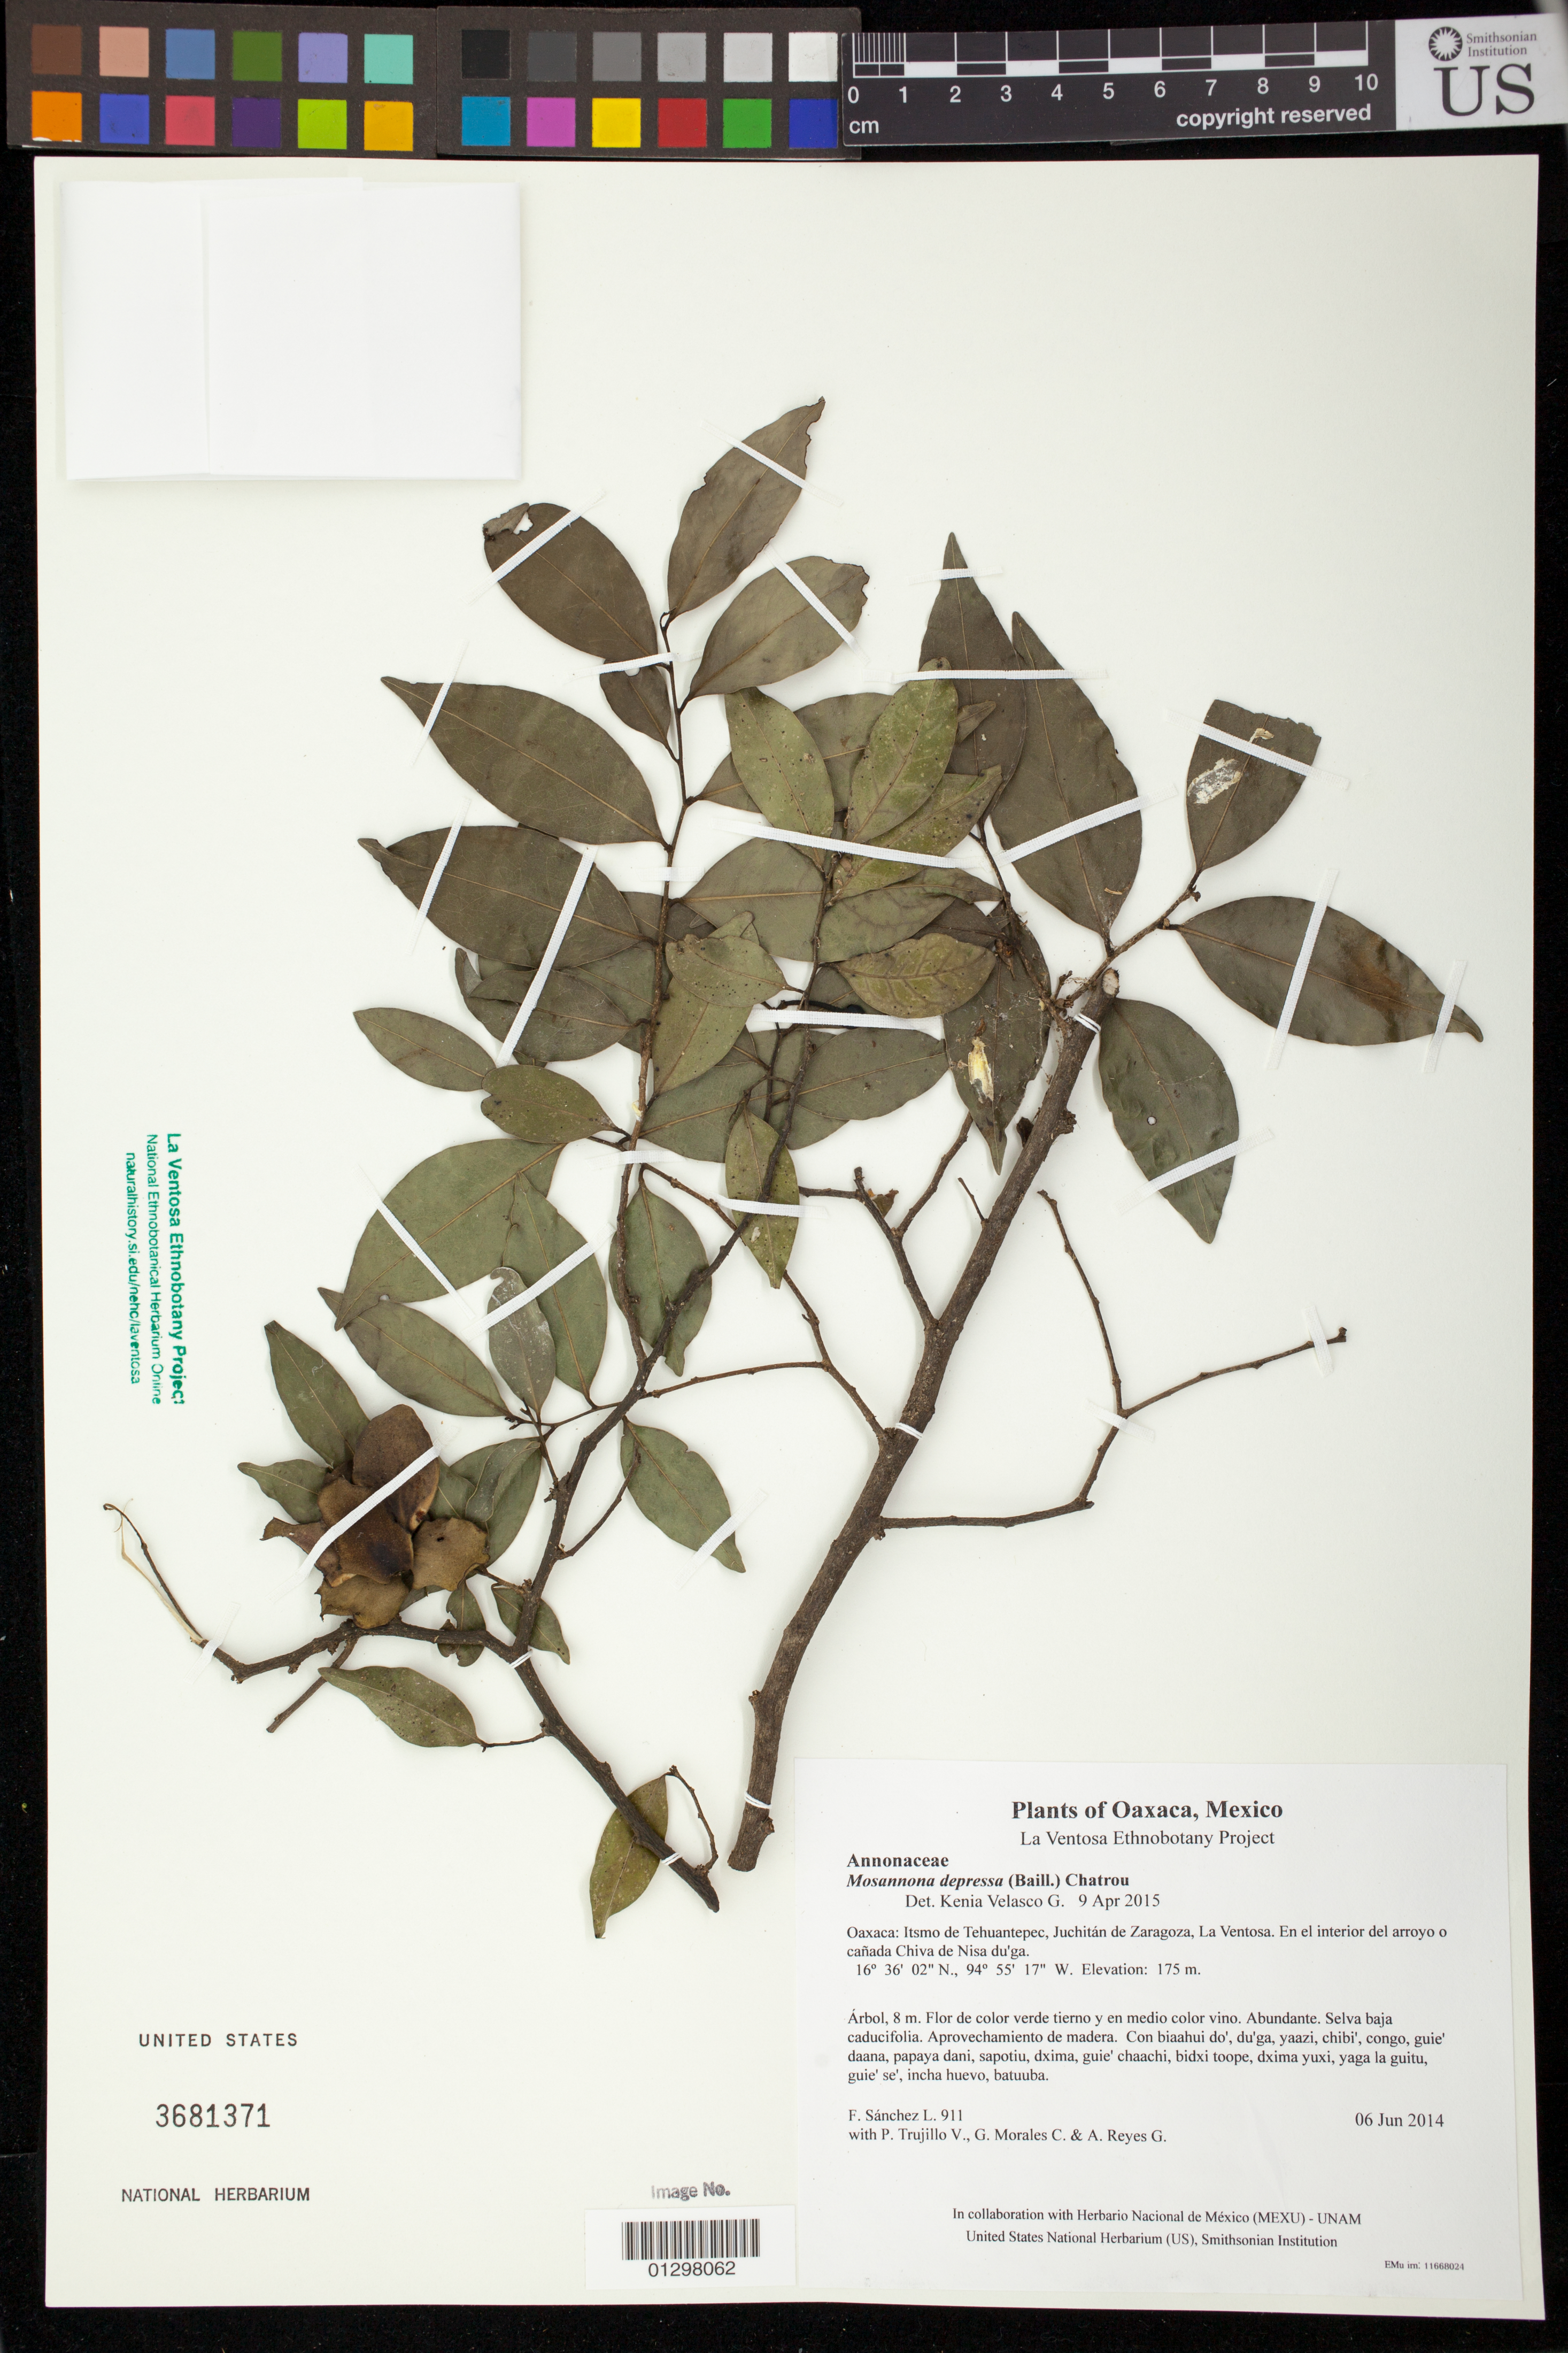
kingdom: Plantae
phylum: Tracheophyta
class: Magnoliopsida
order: Magnoliales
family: Annonaceae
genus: Mosannona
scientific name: Mosannona depressa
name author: (Baill.) Chatrou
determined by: Velasco G., Kenia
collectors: F. Sánchez L., P. Trujillo V., G. Morales C. & A. Reyes G.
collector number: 911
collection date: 2014-06-06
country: Mexico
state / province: Oaxaca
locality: Itsmo de Tehuantepec, Juchitán de Zaragoza, La Ventosa. En el interior del arroyo o cañada Chiva de Nisa du'ga.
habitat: Selva baja caducifolia. Aprovechamiento de madera.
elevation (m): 175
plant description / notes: MEXU, SERO, US; Yaga. 8 m. Guie' naga' nari'ni ne galahui' naxiña' nacahui. Stale.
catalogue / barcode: US 3681371